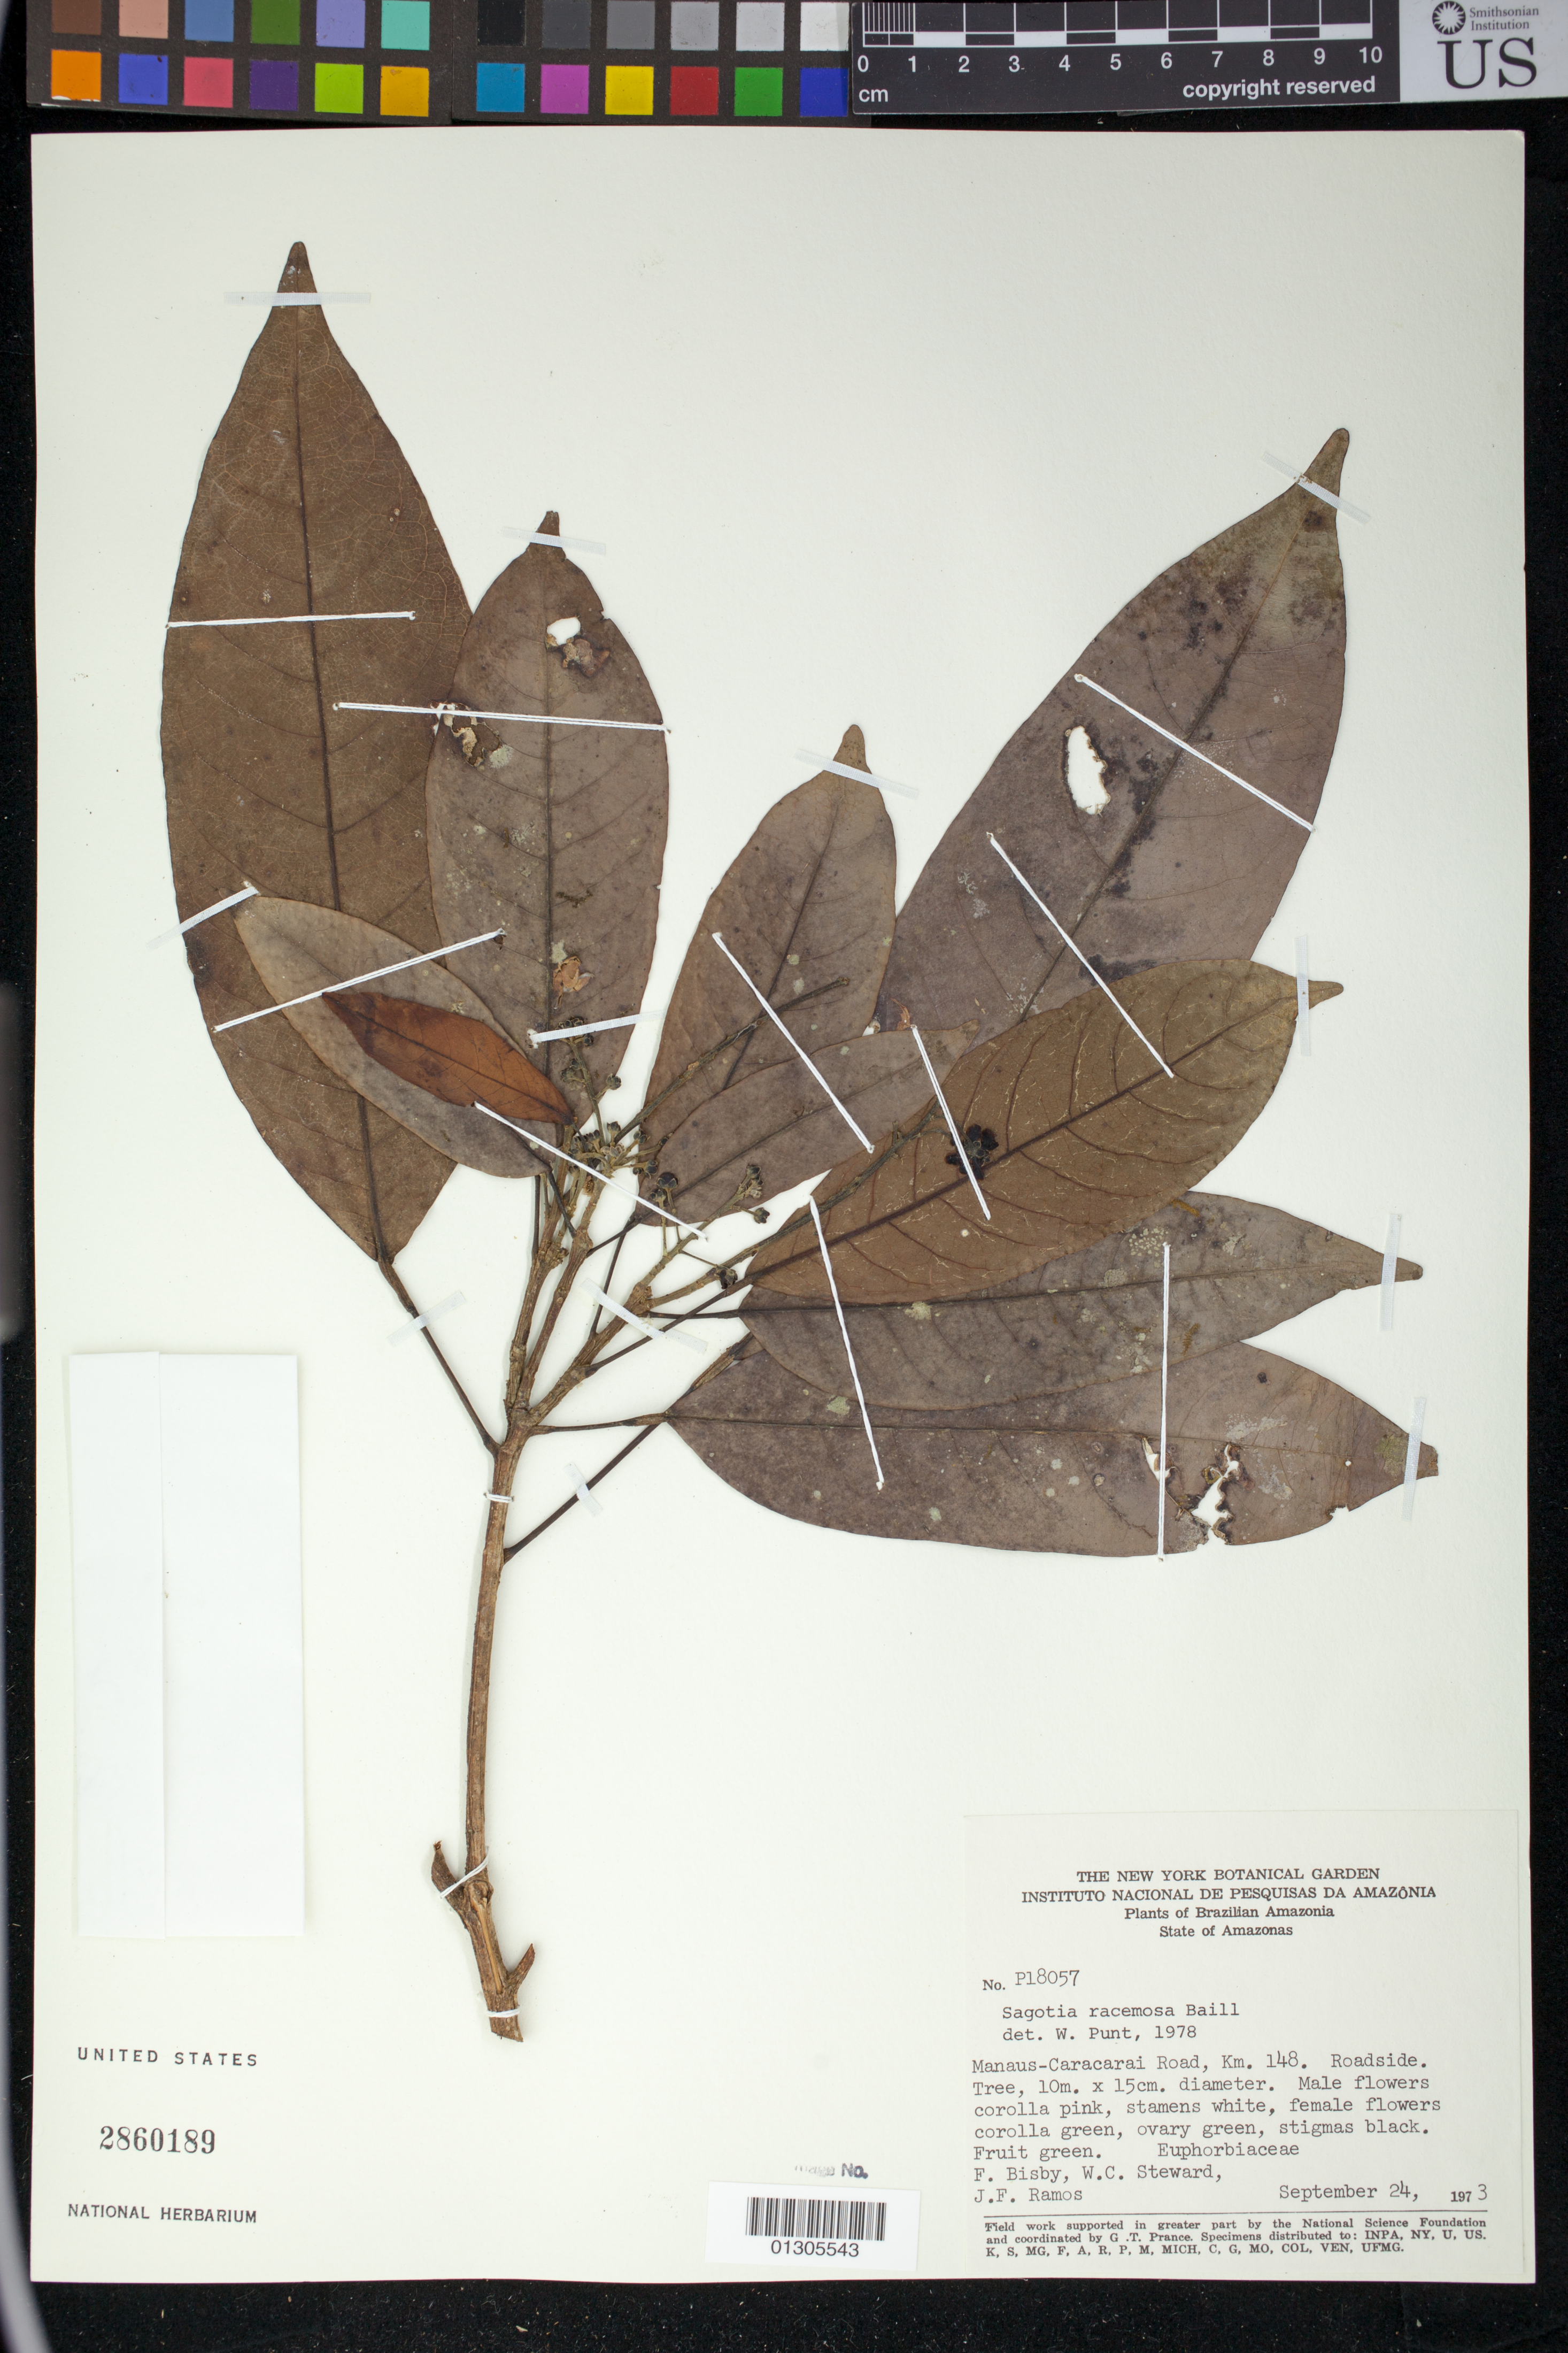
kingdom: Plantae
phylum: Tracheophyta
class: Magnoliopsida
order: Malpighiales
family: Euphorbiaceae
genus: Sagotia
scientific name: Sagotia racemosa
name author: Baill.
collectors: F. A. Bisby, W. C. Steward & J. F. Ramos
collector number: P18057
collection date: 1973-09-24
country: Brazil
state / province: Amazonas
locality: Manaus-Caracarai Road, Km. 148. Roadside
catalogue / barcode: US 2860189